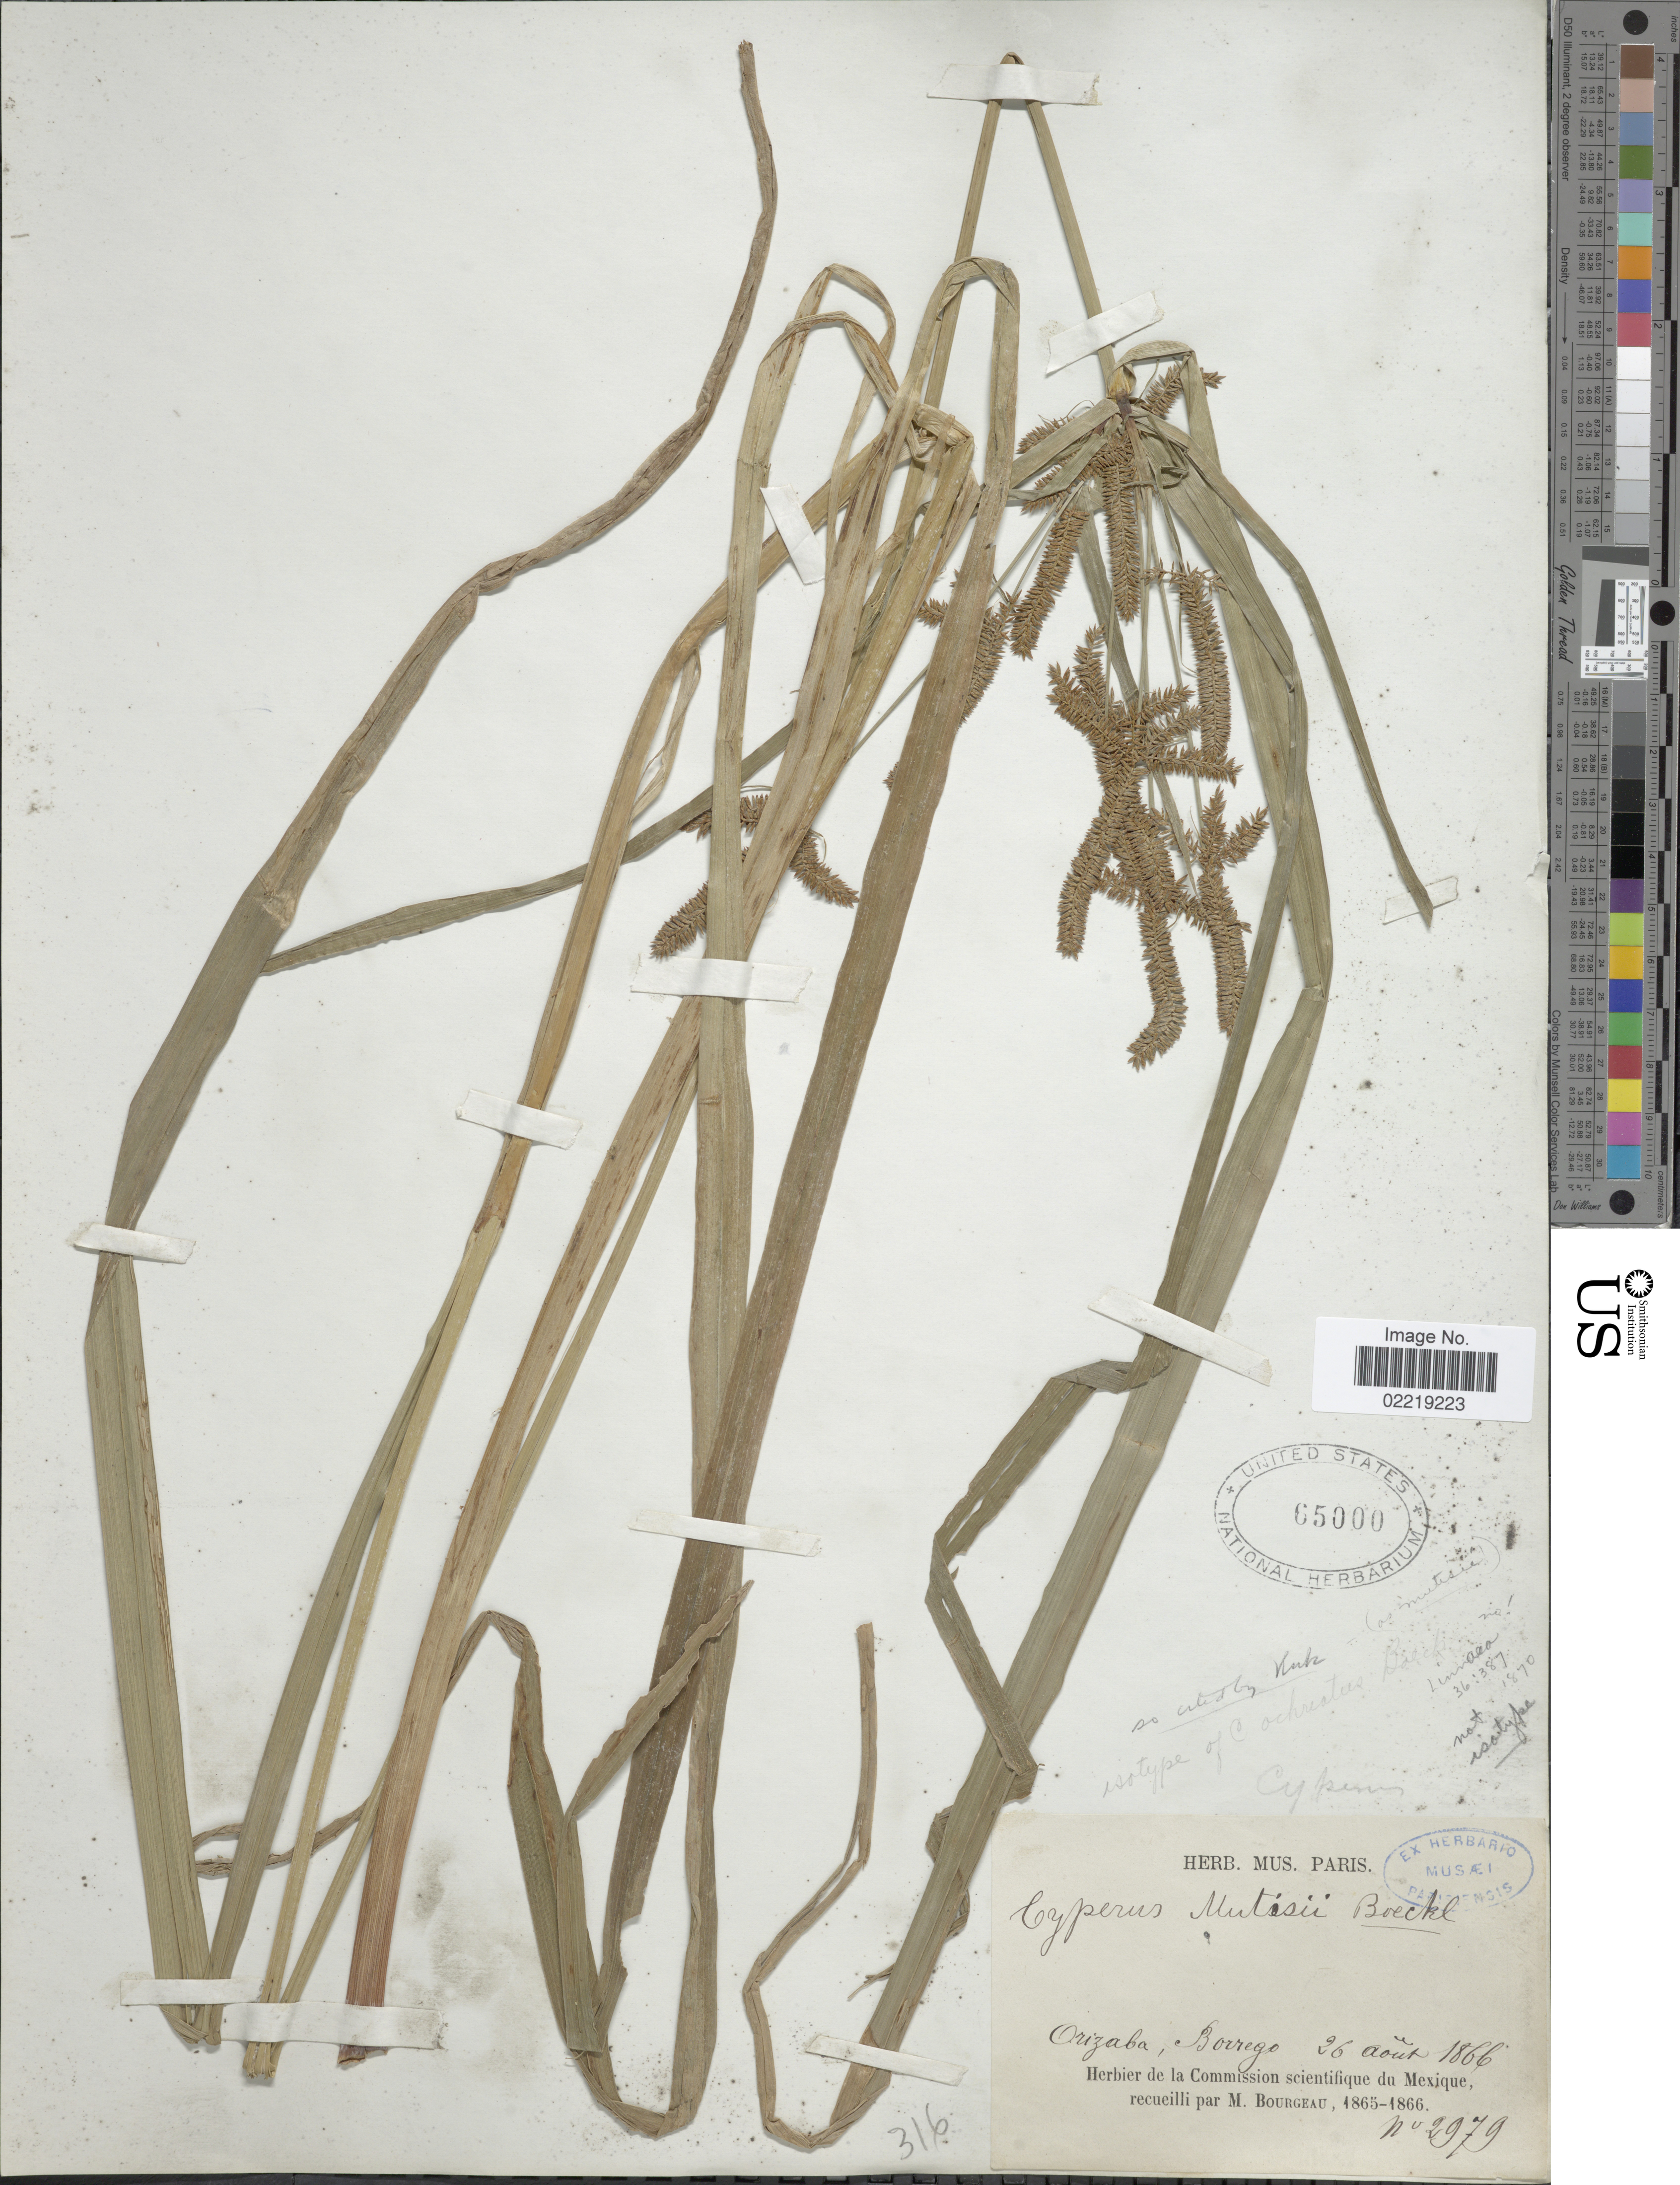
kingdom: Plantae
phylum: Tracheophyta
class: Liliopsida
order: Poales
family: Cyperaceae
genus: Cyperus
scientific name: Cyperus mutisii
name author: (Kunth) Andersson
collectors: M. Bourgeau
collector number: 2979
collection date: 1866-08-26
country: Mexico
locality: Orizaba, Borrego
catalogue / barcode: US 65000